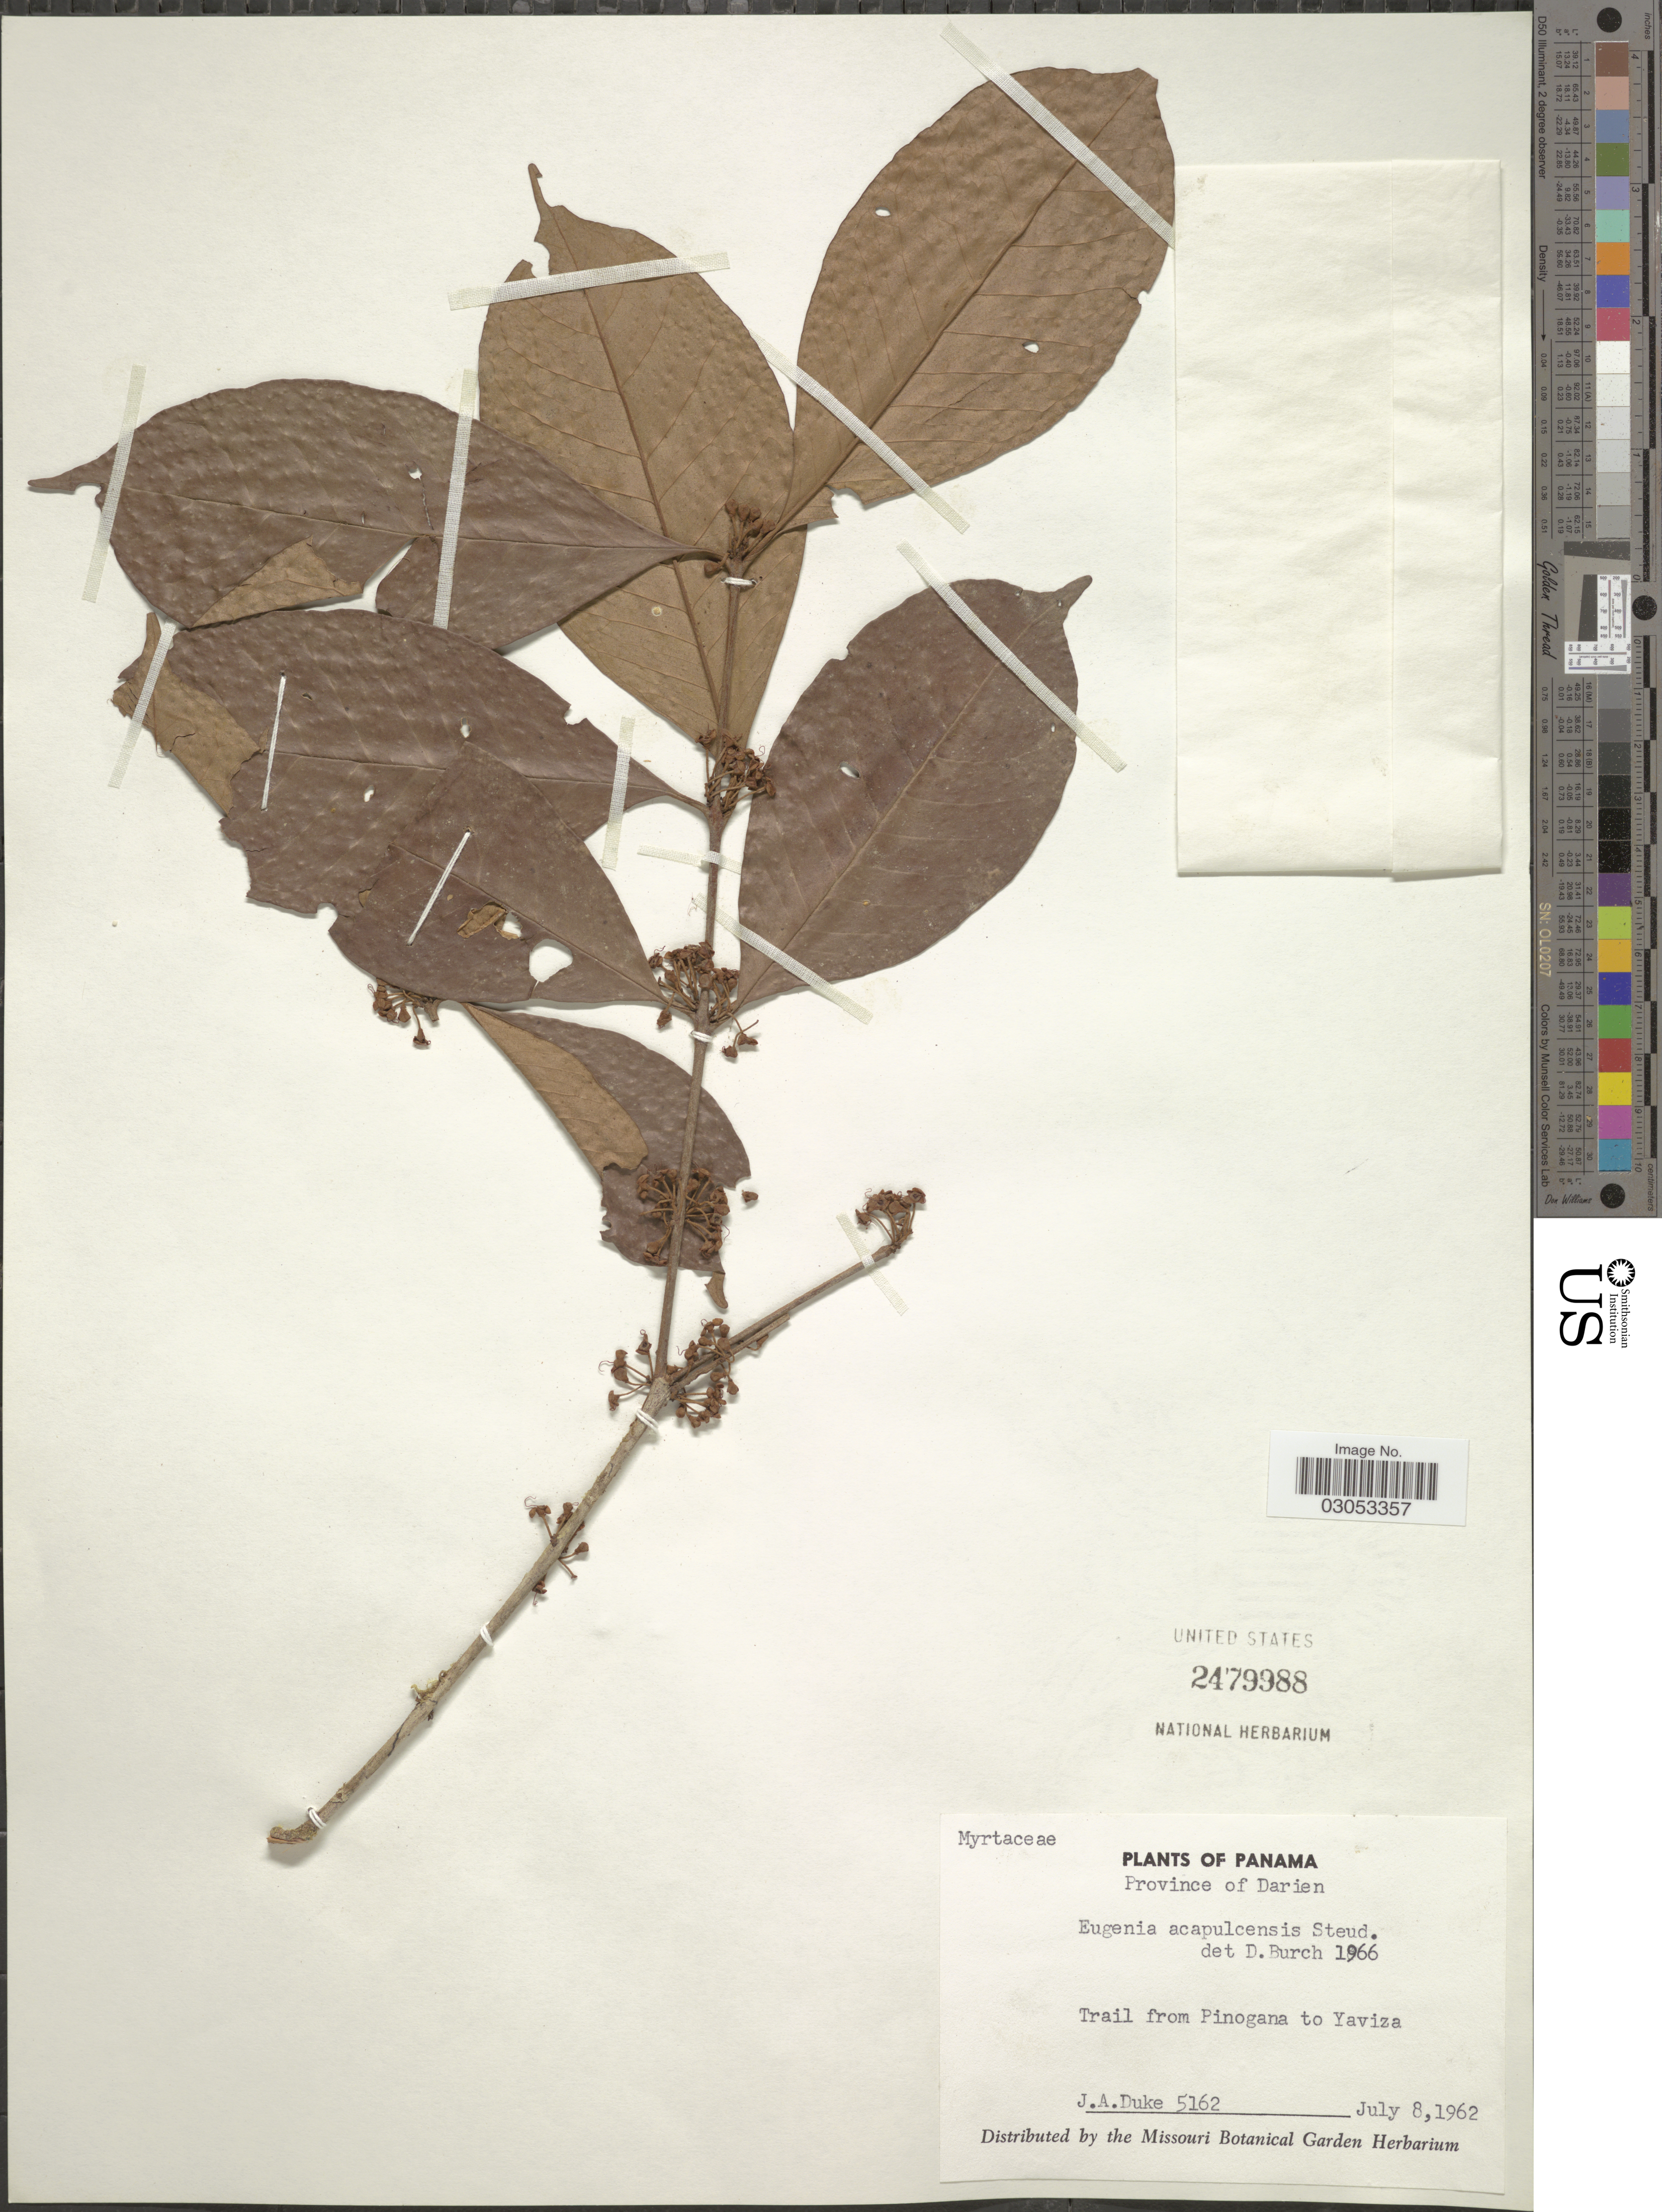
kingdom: Plantae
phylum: Tracheophyta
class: Magnoliopsida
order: Myrtales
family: Myrtaceae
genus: Eugenia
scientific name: Eugenia acapulcensis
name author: Steud.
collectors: J. A. Duke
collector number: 5162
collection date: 1962-07-08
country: Panama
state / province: Darién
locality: Trail from Pinogana to Yaviza.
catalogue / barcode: US 2479988